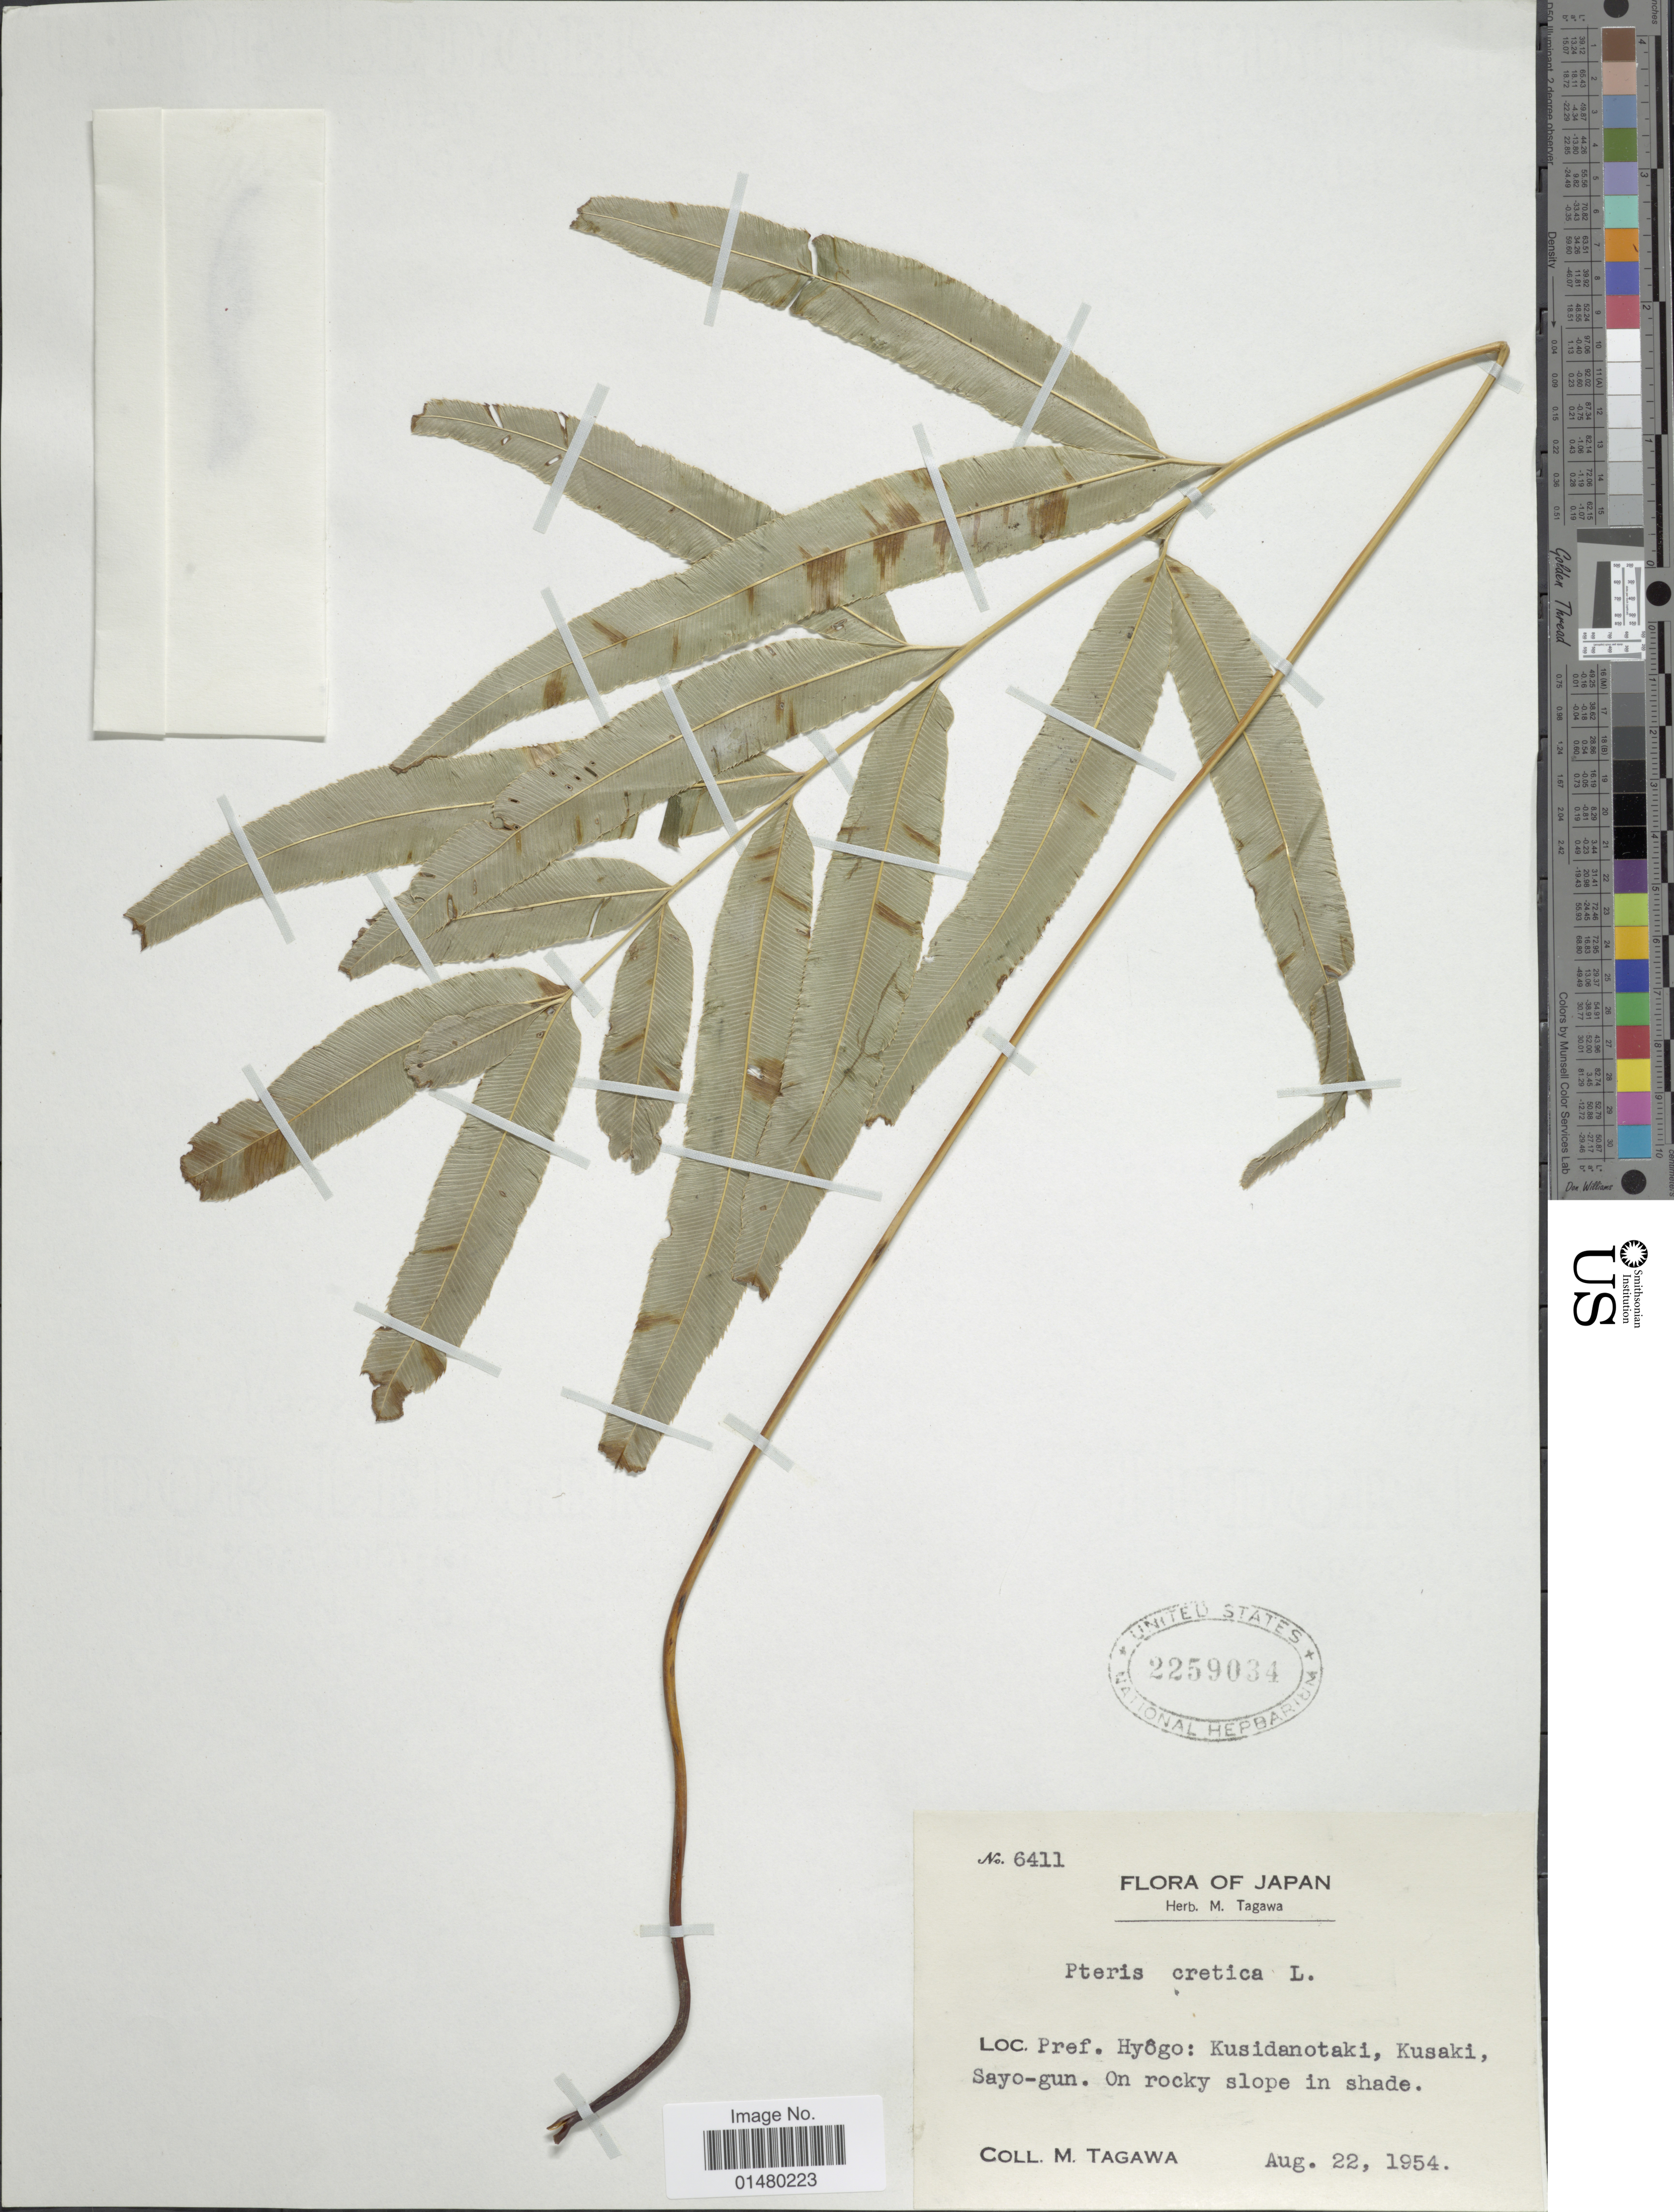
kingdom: Plantae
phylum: Tracheophyta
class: Polypodiopsida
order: Polypodiales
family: Pteridaceae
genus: Pteris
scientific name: Pteris cretica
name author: L.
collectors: M. Tagawa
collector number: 6411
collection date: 1954-08-22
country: Japan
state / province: Hyogo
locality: Pref. Hyôgo: Kusidanotaki, Kusaki, Sayo-gun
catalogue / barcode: US 2259034